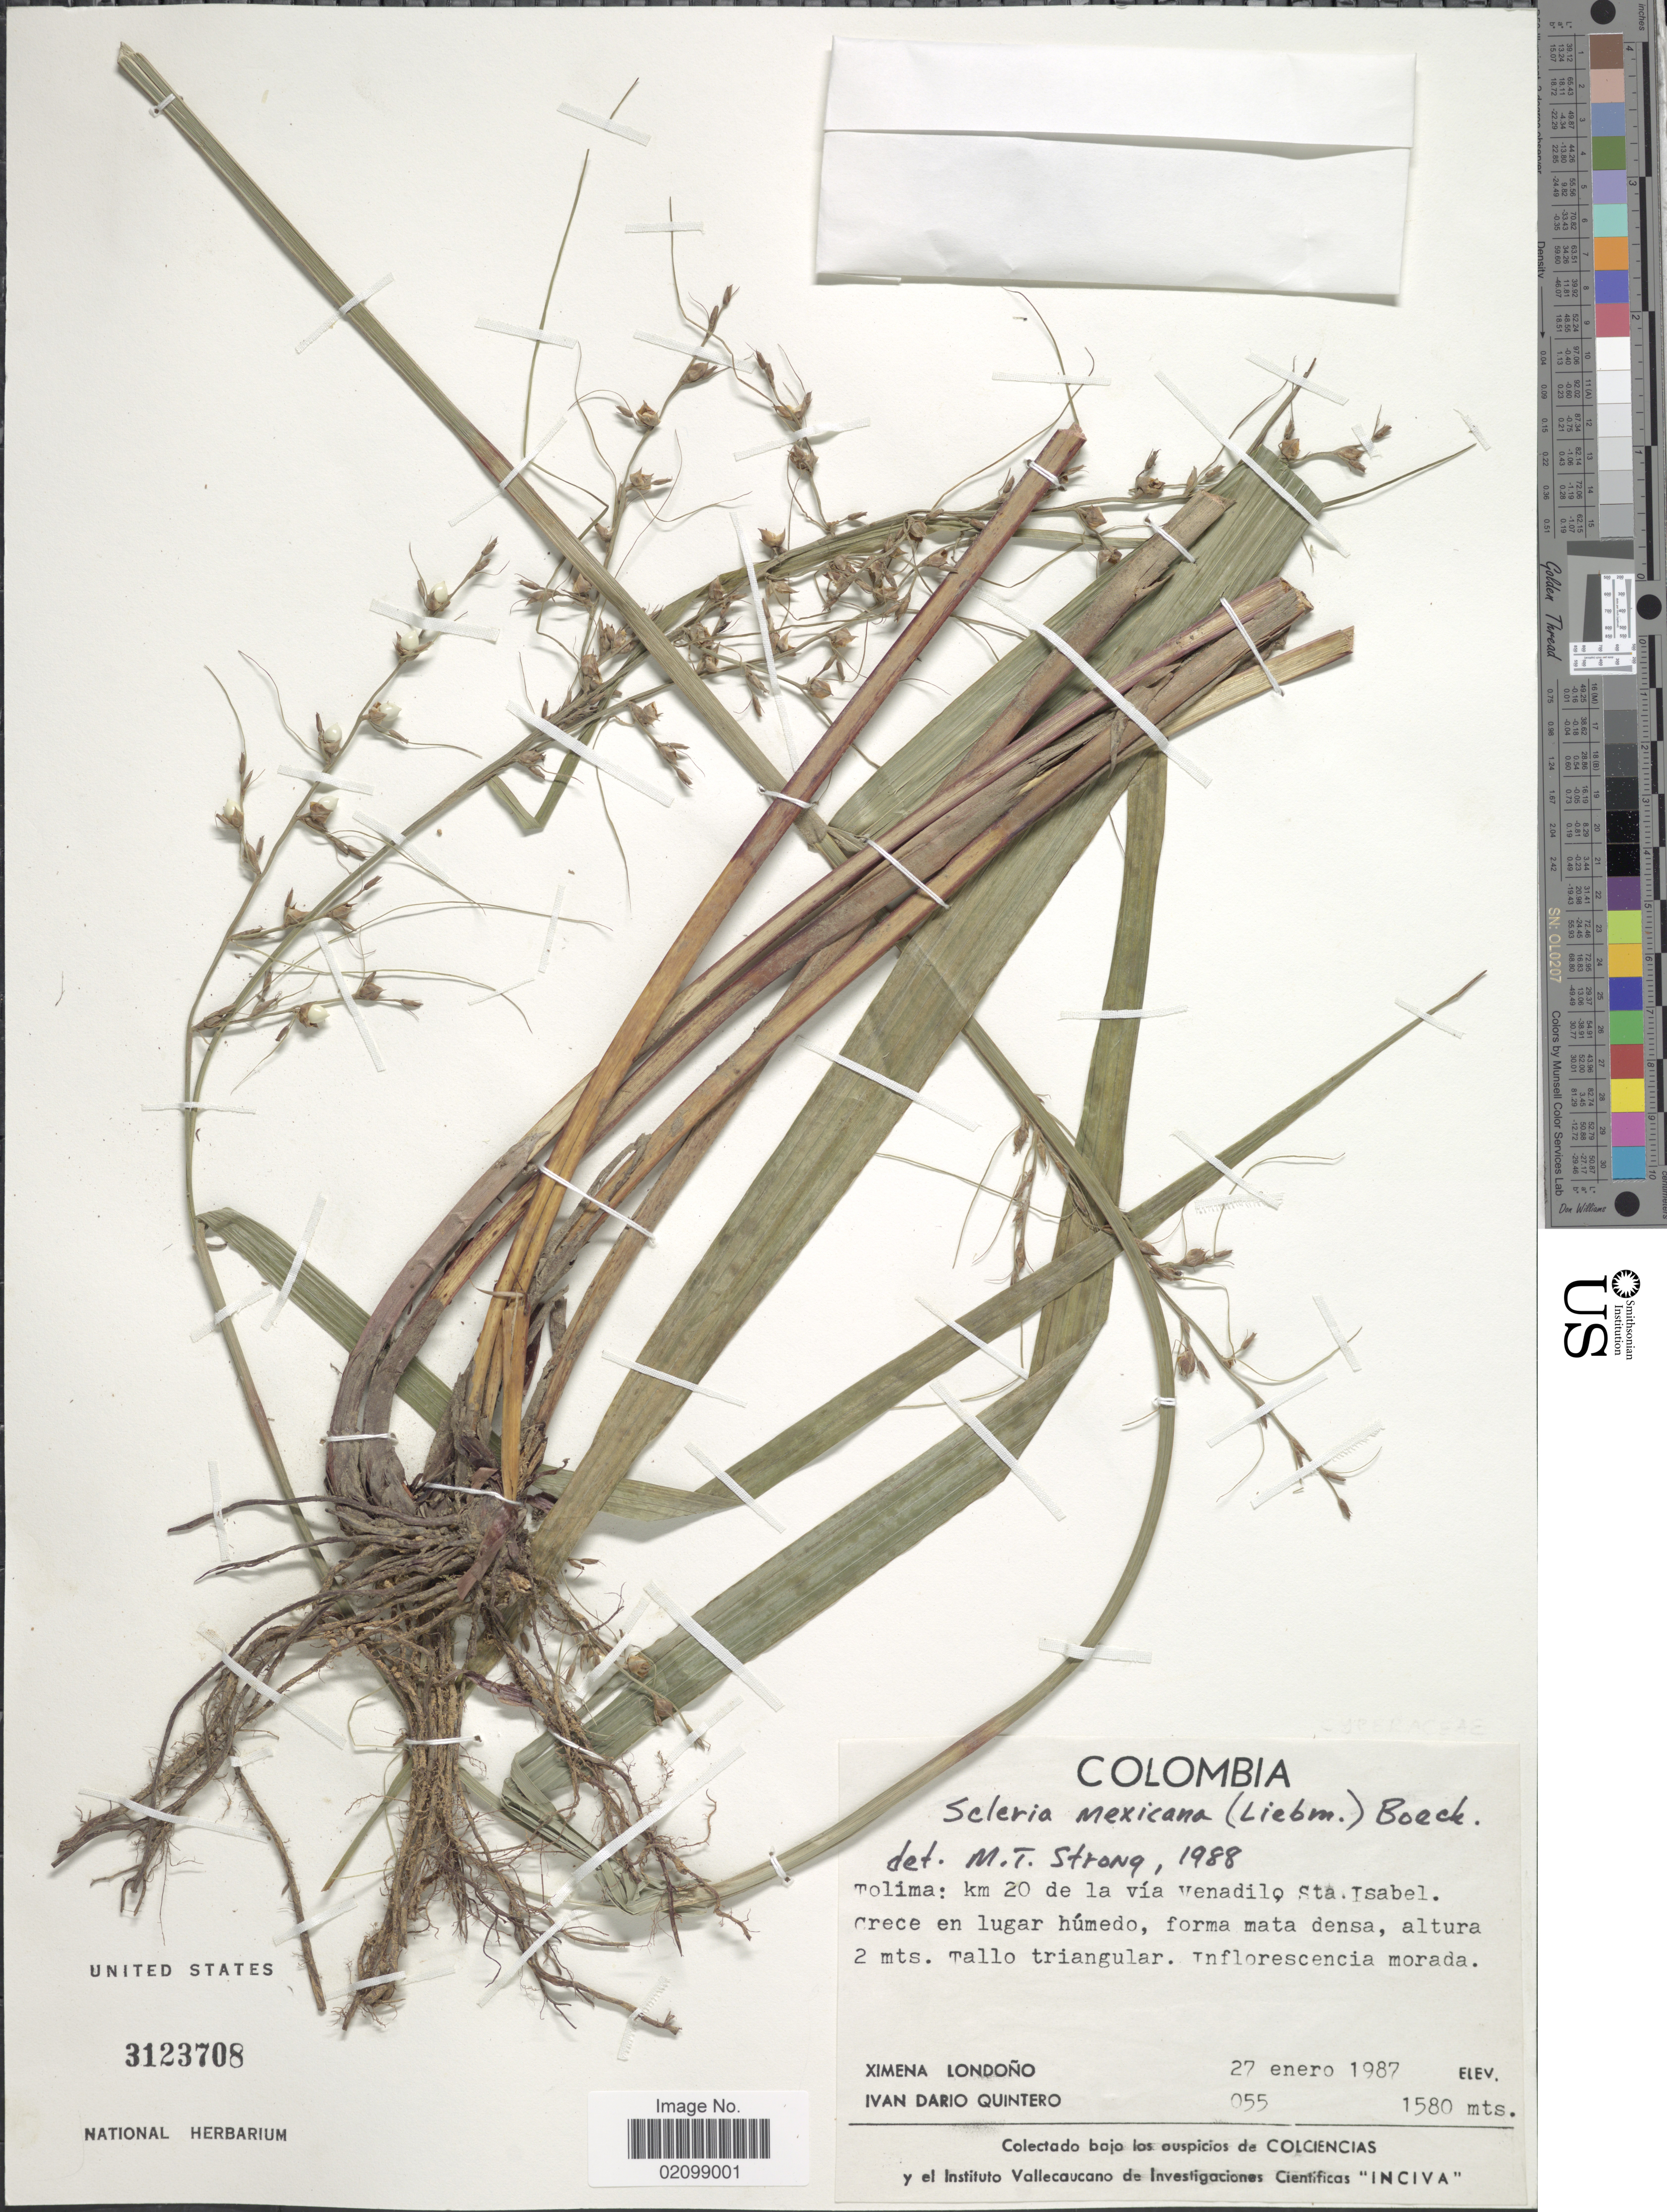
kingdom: Plantae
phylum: Tracheophyta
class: Liliopsida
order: Poales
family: Cyperaceae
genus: Scleria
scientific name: Scleria mexicana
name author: (Liebm.) Boeckeler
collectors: X. Londoño & I. Quintero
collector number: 055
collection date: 1987-01-27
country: Colombia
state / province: Tolima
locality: Tolima: km 20 de la via Venadilo, Sta. Isabel.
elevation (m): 1580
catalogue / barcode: US 3123708